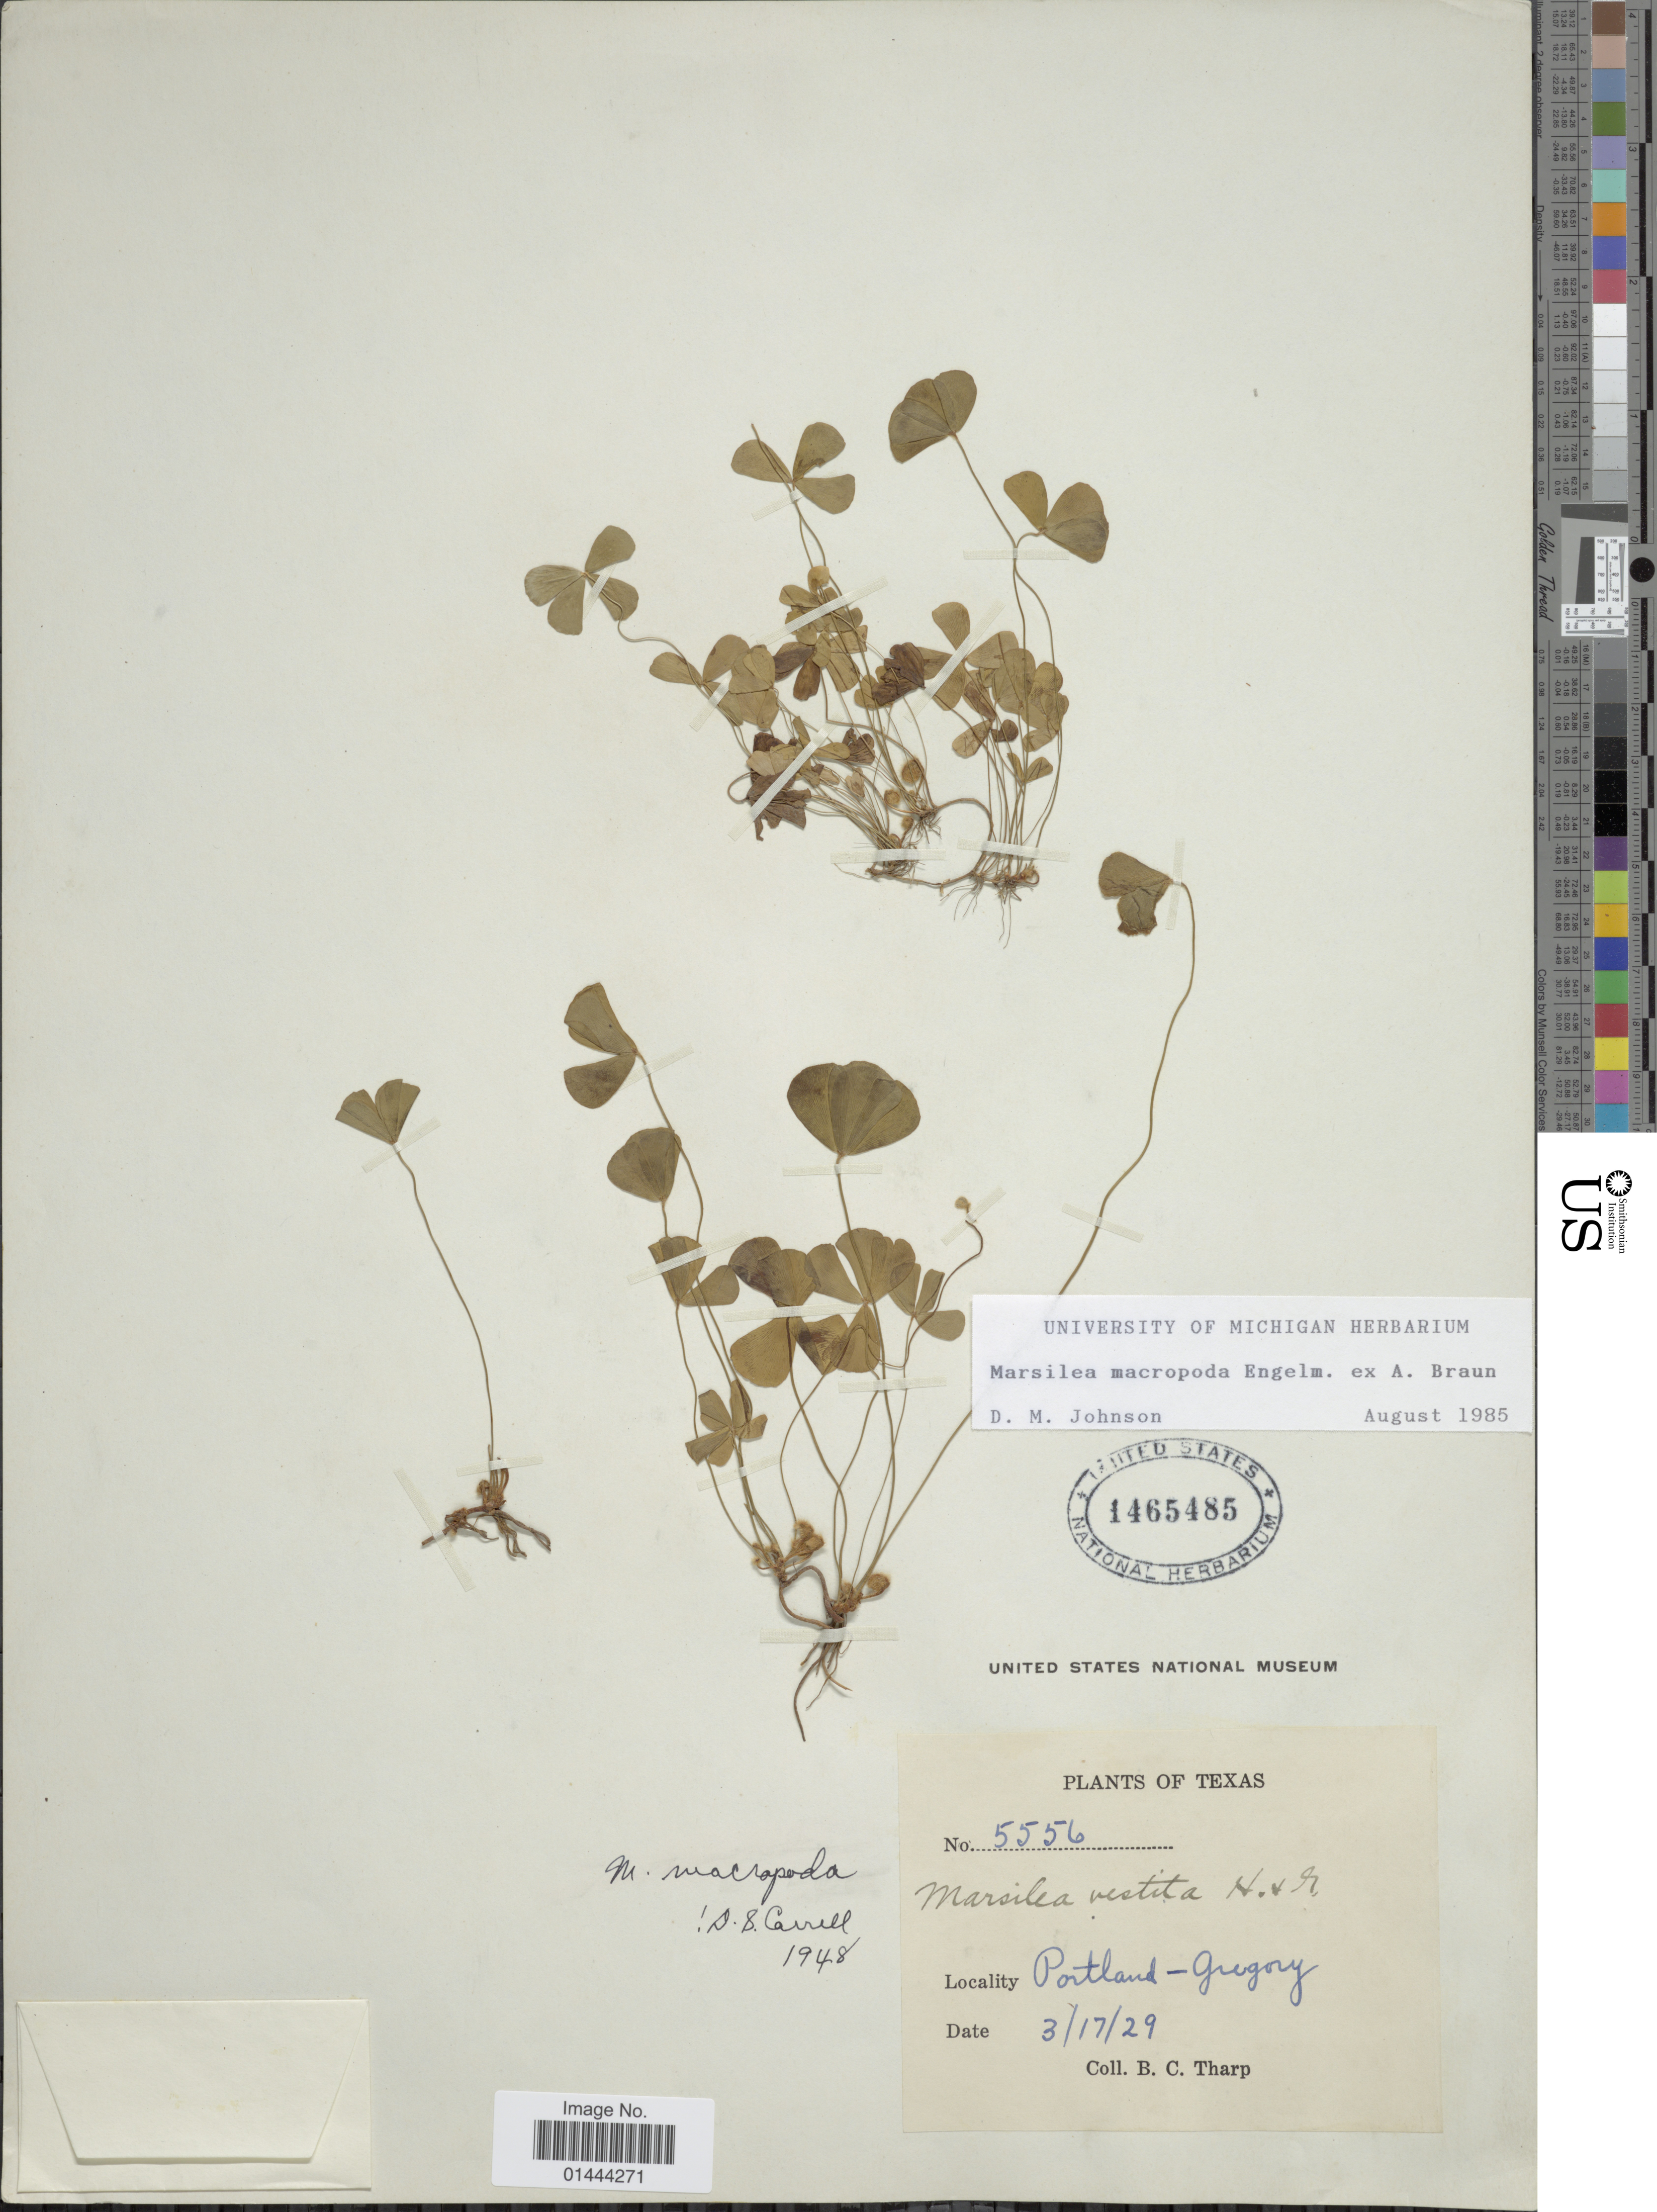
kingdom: Plantae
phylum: Tracheophyta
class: Polypodiopsida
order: Salviniales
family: Marsileaceae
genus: Marsilea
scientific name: Marsilea macropoda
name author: Engelm. ex A. Braun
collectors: B. C. Tharp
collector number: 556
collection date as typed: Transcribed d/m/y: 17/3/29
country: United States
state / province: Texas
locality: Portland-Gregory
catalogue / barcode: US 1465485